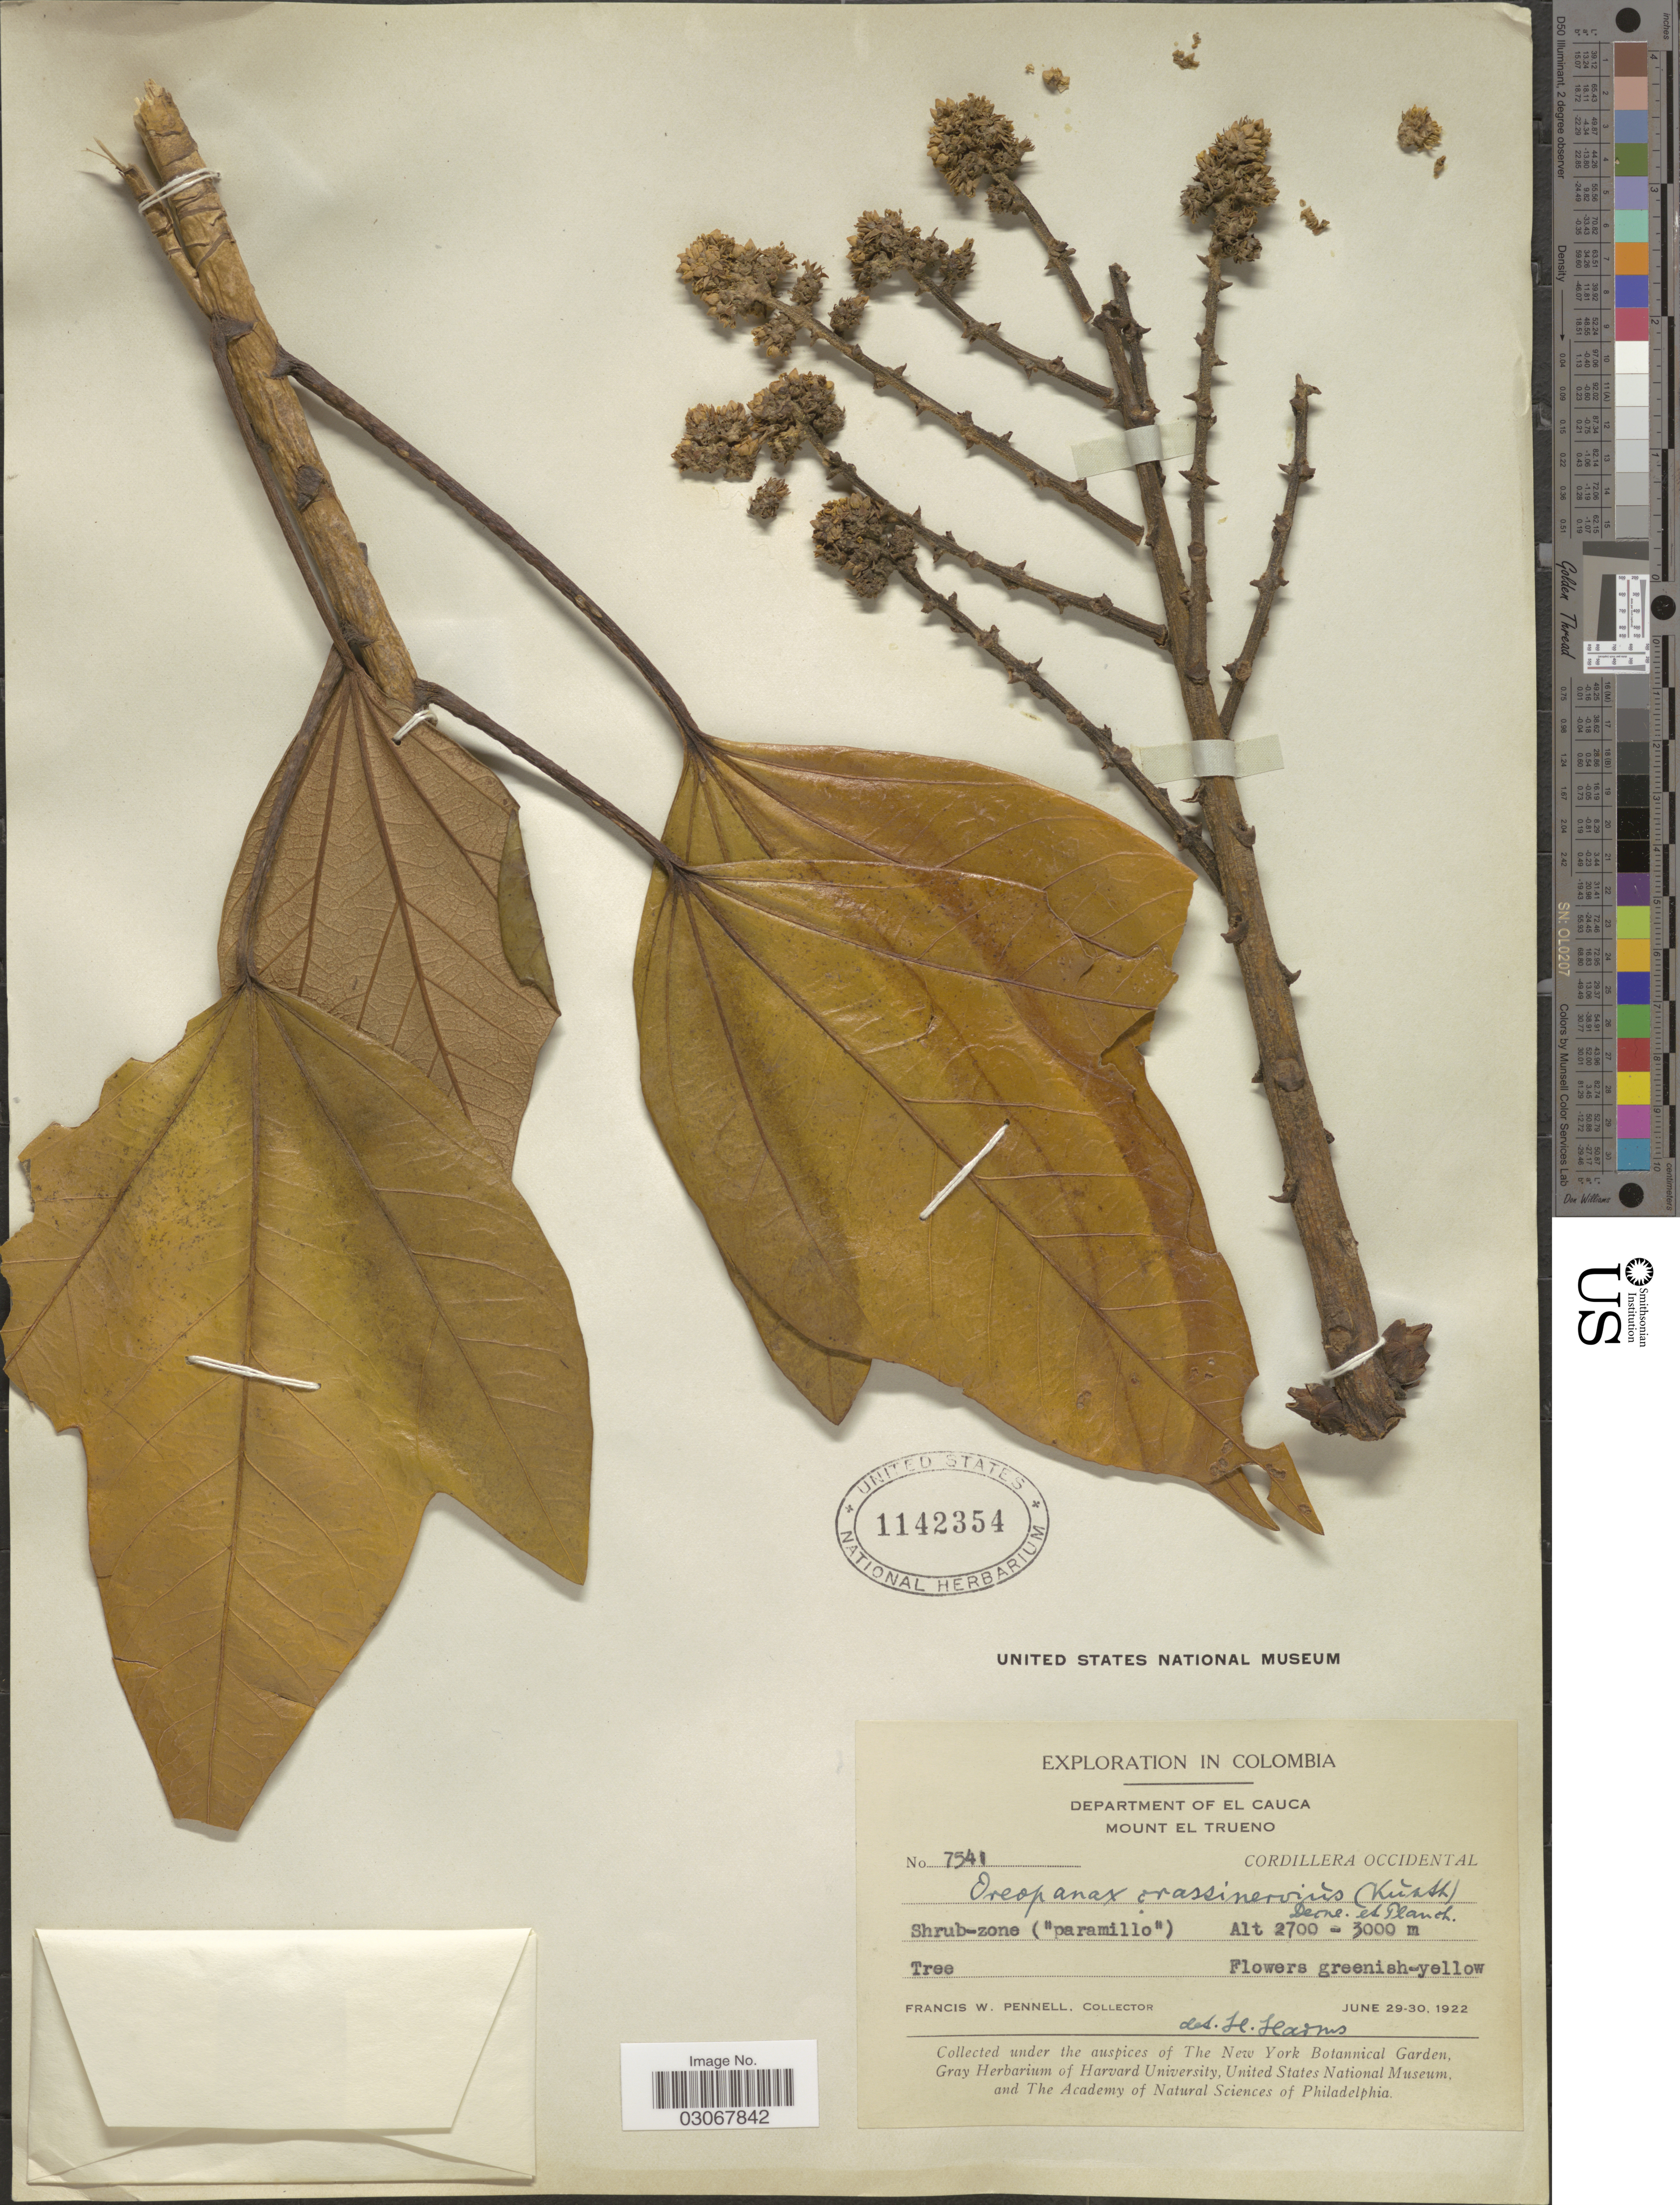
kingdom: Plantae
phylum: Tracheophyta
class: Magnoliopsida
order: Apiales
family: Araliaceae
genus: Oreopanax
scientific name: Oreopanax crassinervius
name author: (Kunth) Decne. & Planch.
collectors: F. W. Pennell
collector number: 7541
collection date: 1922-06-29/1922-06-30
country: Colombia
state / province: Cauca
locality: Department of El Cauca. Mount El Trueno. Cordillera Occidental.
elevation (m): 2700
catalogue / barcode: US 1142354